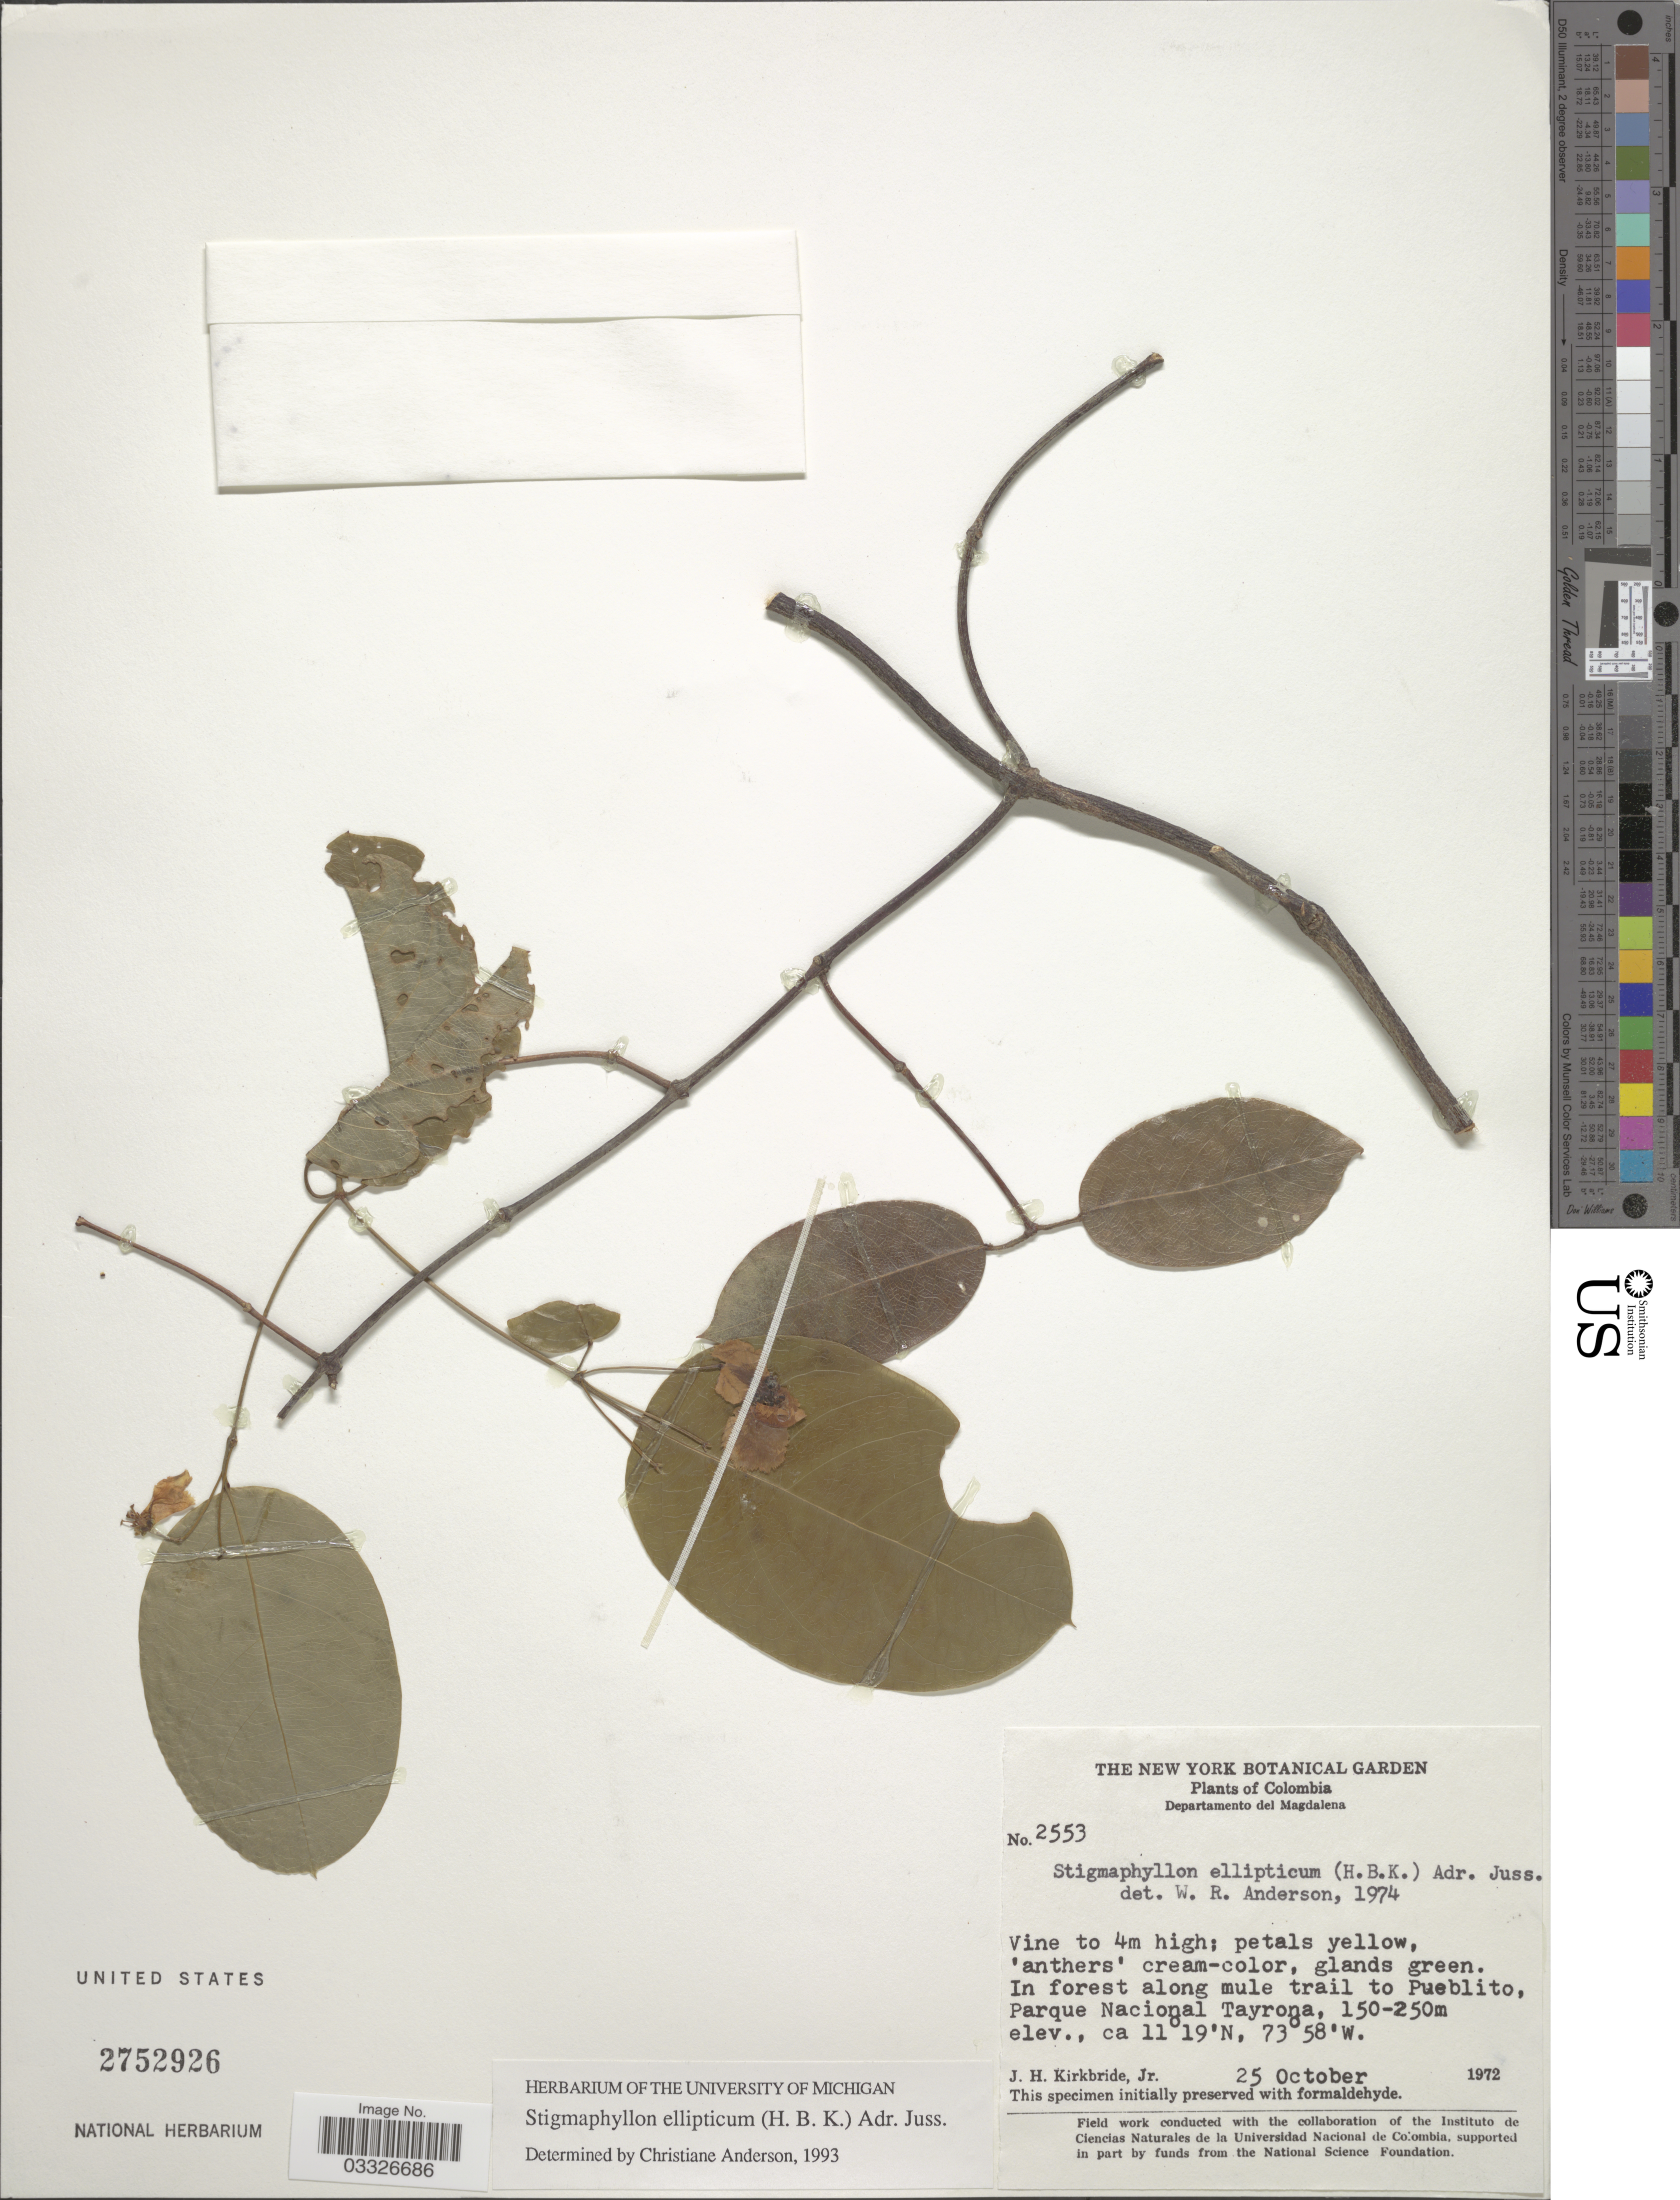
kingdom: Plantae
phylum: Tracheophyta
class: Magnoliopsida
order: Malpighiales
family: Malpighiaceae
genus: Stigmaphyllon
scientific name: Stigmaphyllon ellipticum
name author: (Kunth) A. Juss.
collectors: J. H. Kirkbride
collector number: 2553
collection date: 1972-10-25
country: Colombia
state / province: Magdalena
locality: Departamento del Magdalena. In forest along mule trail to Pueblito, Parque Nacional Tayrona.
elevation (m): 150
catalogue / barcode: US 2752926